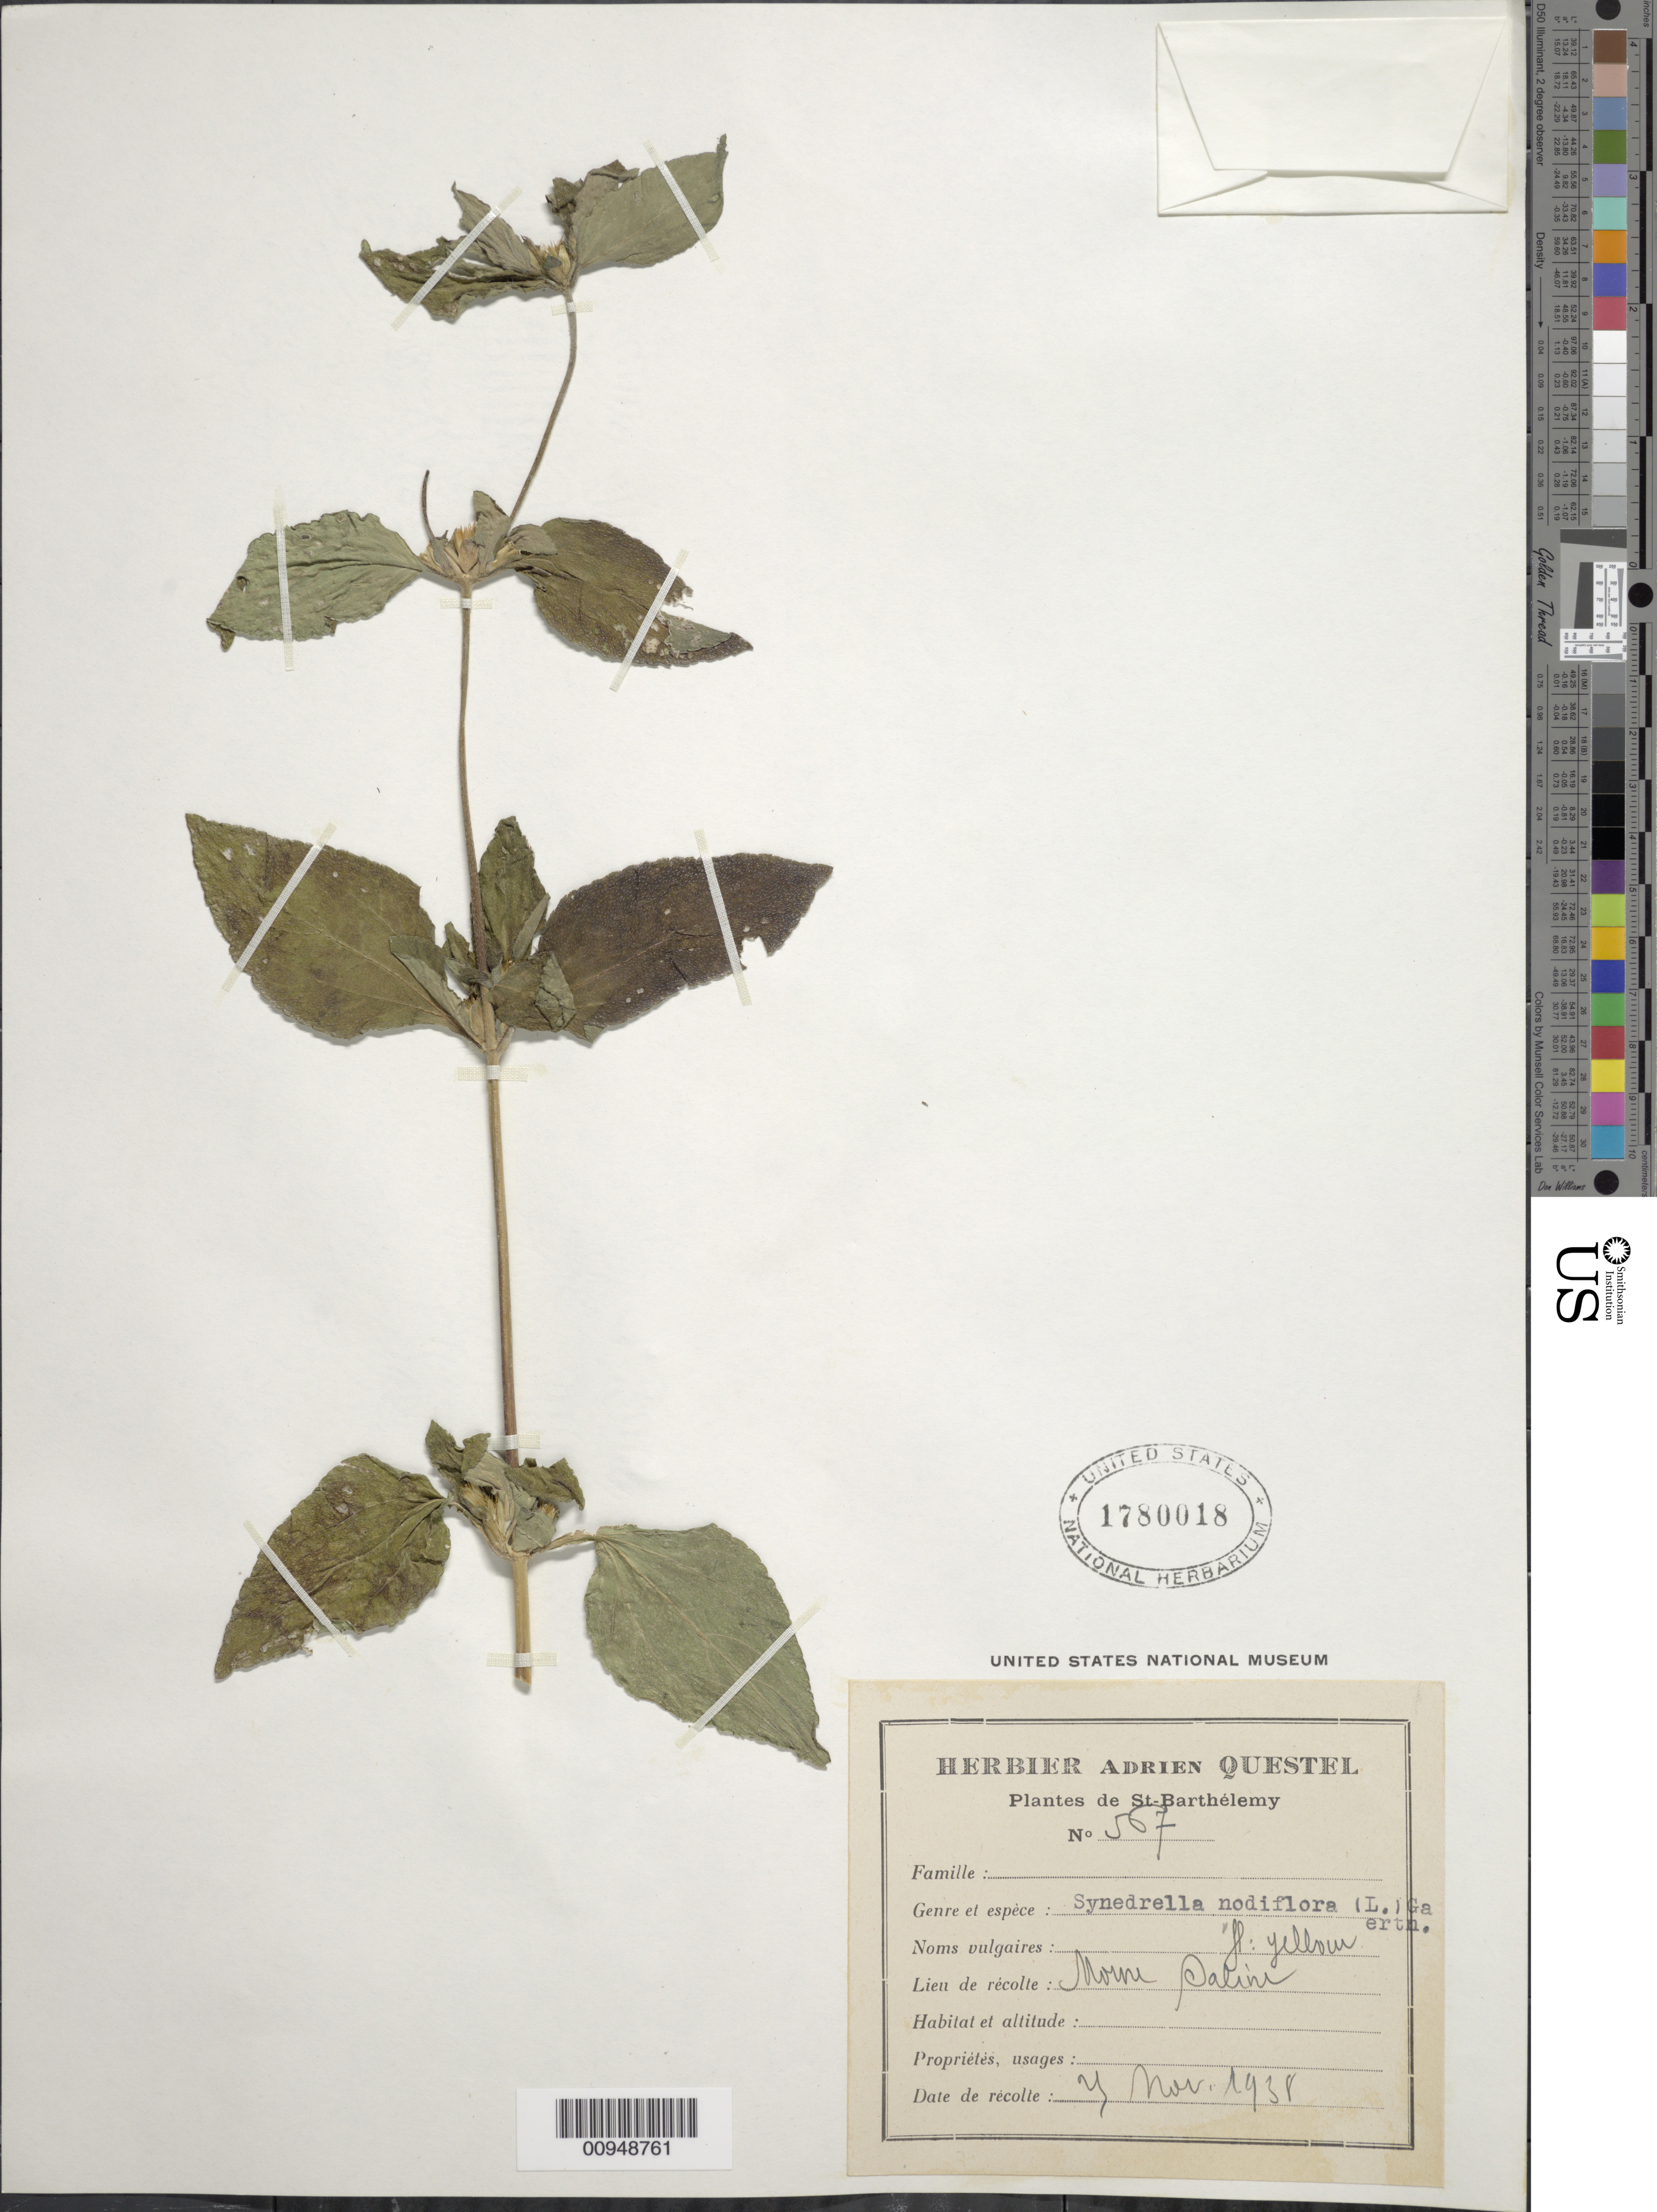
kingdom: Plantae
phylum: Tracheophyta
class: Magnoliopsida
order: Asterales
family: Asteraceae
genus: Synedrella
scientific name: Synedrella nodiflora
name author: (L.) Gaertn.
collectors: A. Questel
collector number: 567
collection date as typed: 25 Nov 1938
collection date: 1938-11-25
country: Saint Barthélemy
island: St. Barthélemy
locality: Morne Saline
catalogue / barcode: US 1780018